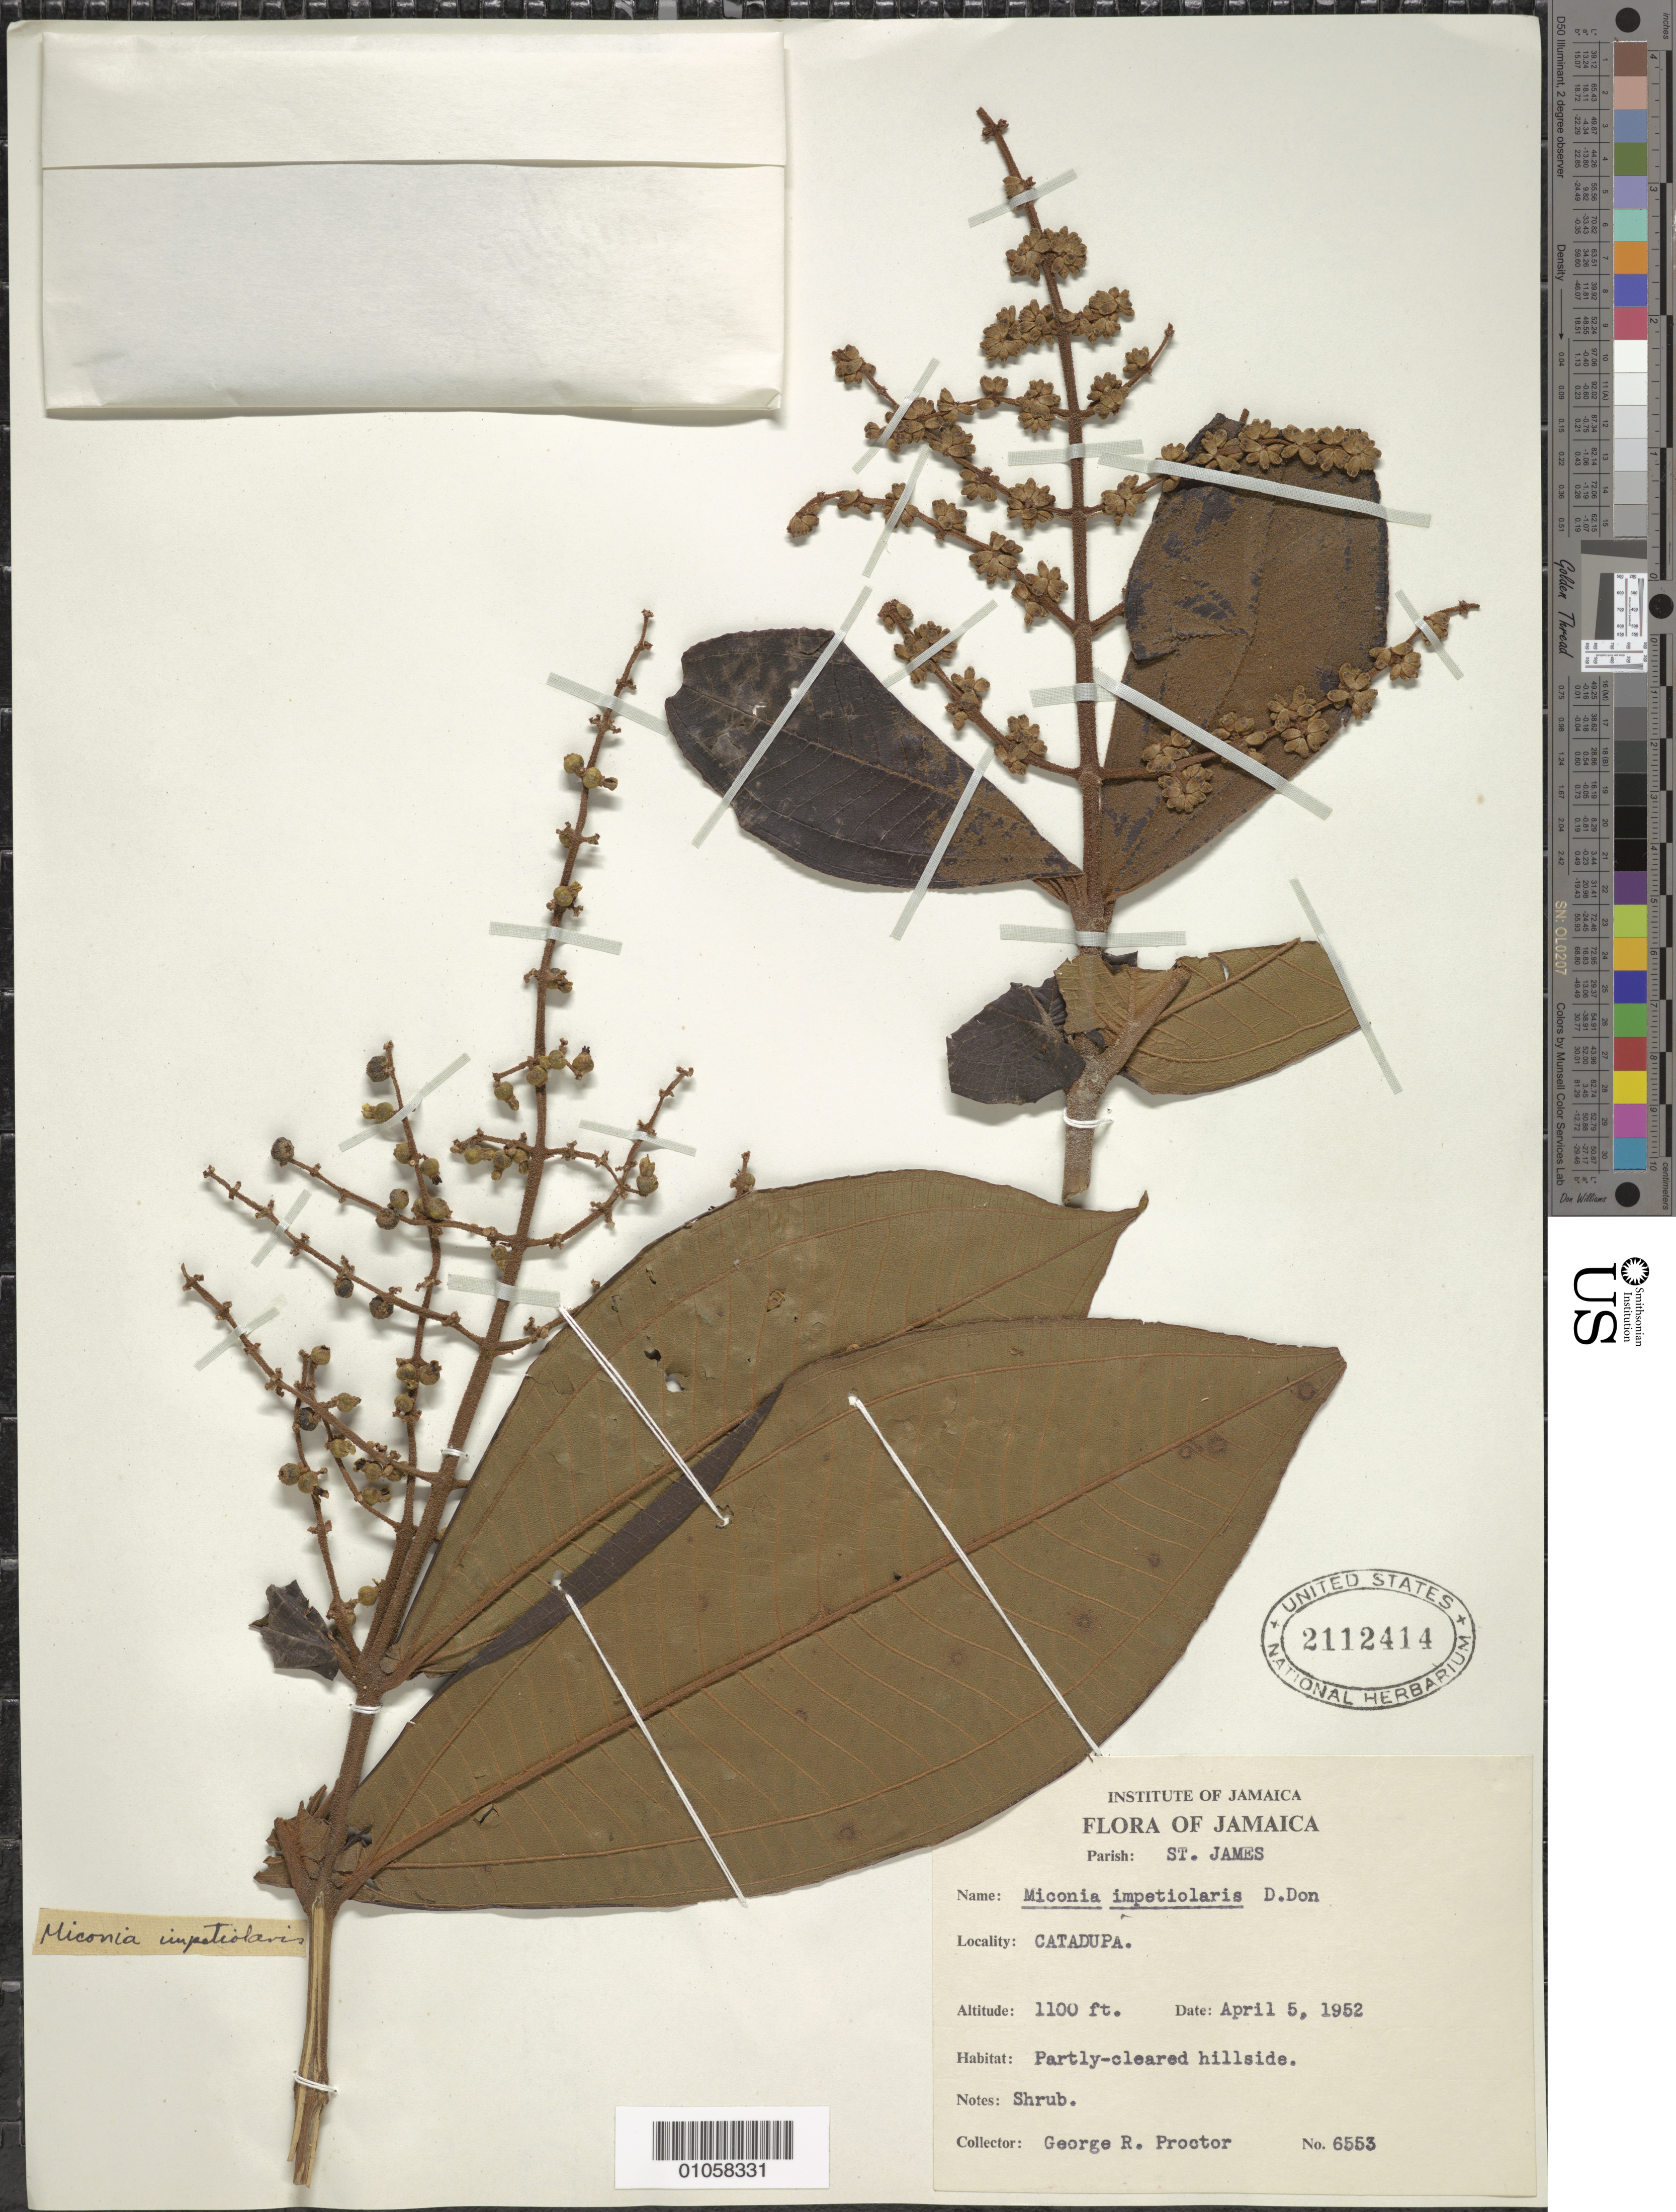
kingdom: Plantae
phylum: Tracheophyta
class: Magnoliopsida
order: Myrtales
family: Melastomataceae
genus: Miconia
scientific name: Miconia impetiolaris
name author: (Sw.) D. Don ex DC.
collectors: G. R. Proctor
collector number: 6553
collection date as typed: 05 Apr 1952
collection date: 1952-04-05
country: Jamaica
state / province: Saint James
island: Jamaica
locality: Catadupa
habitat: Partly-cleared hillside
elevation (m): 335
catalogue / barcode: US 2112414